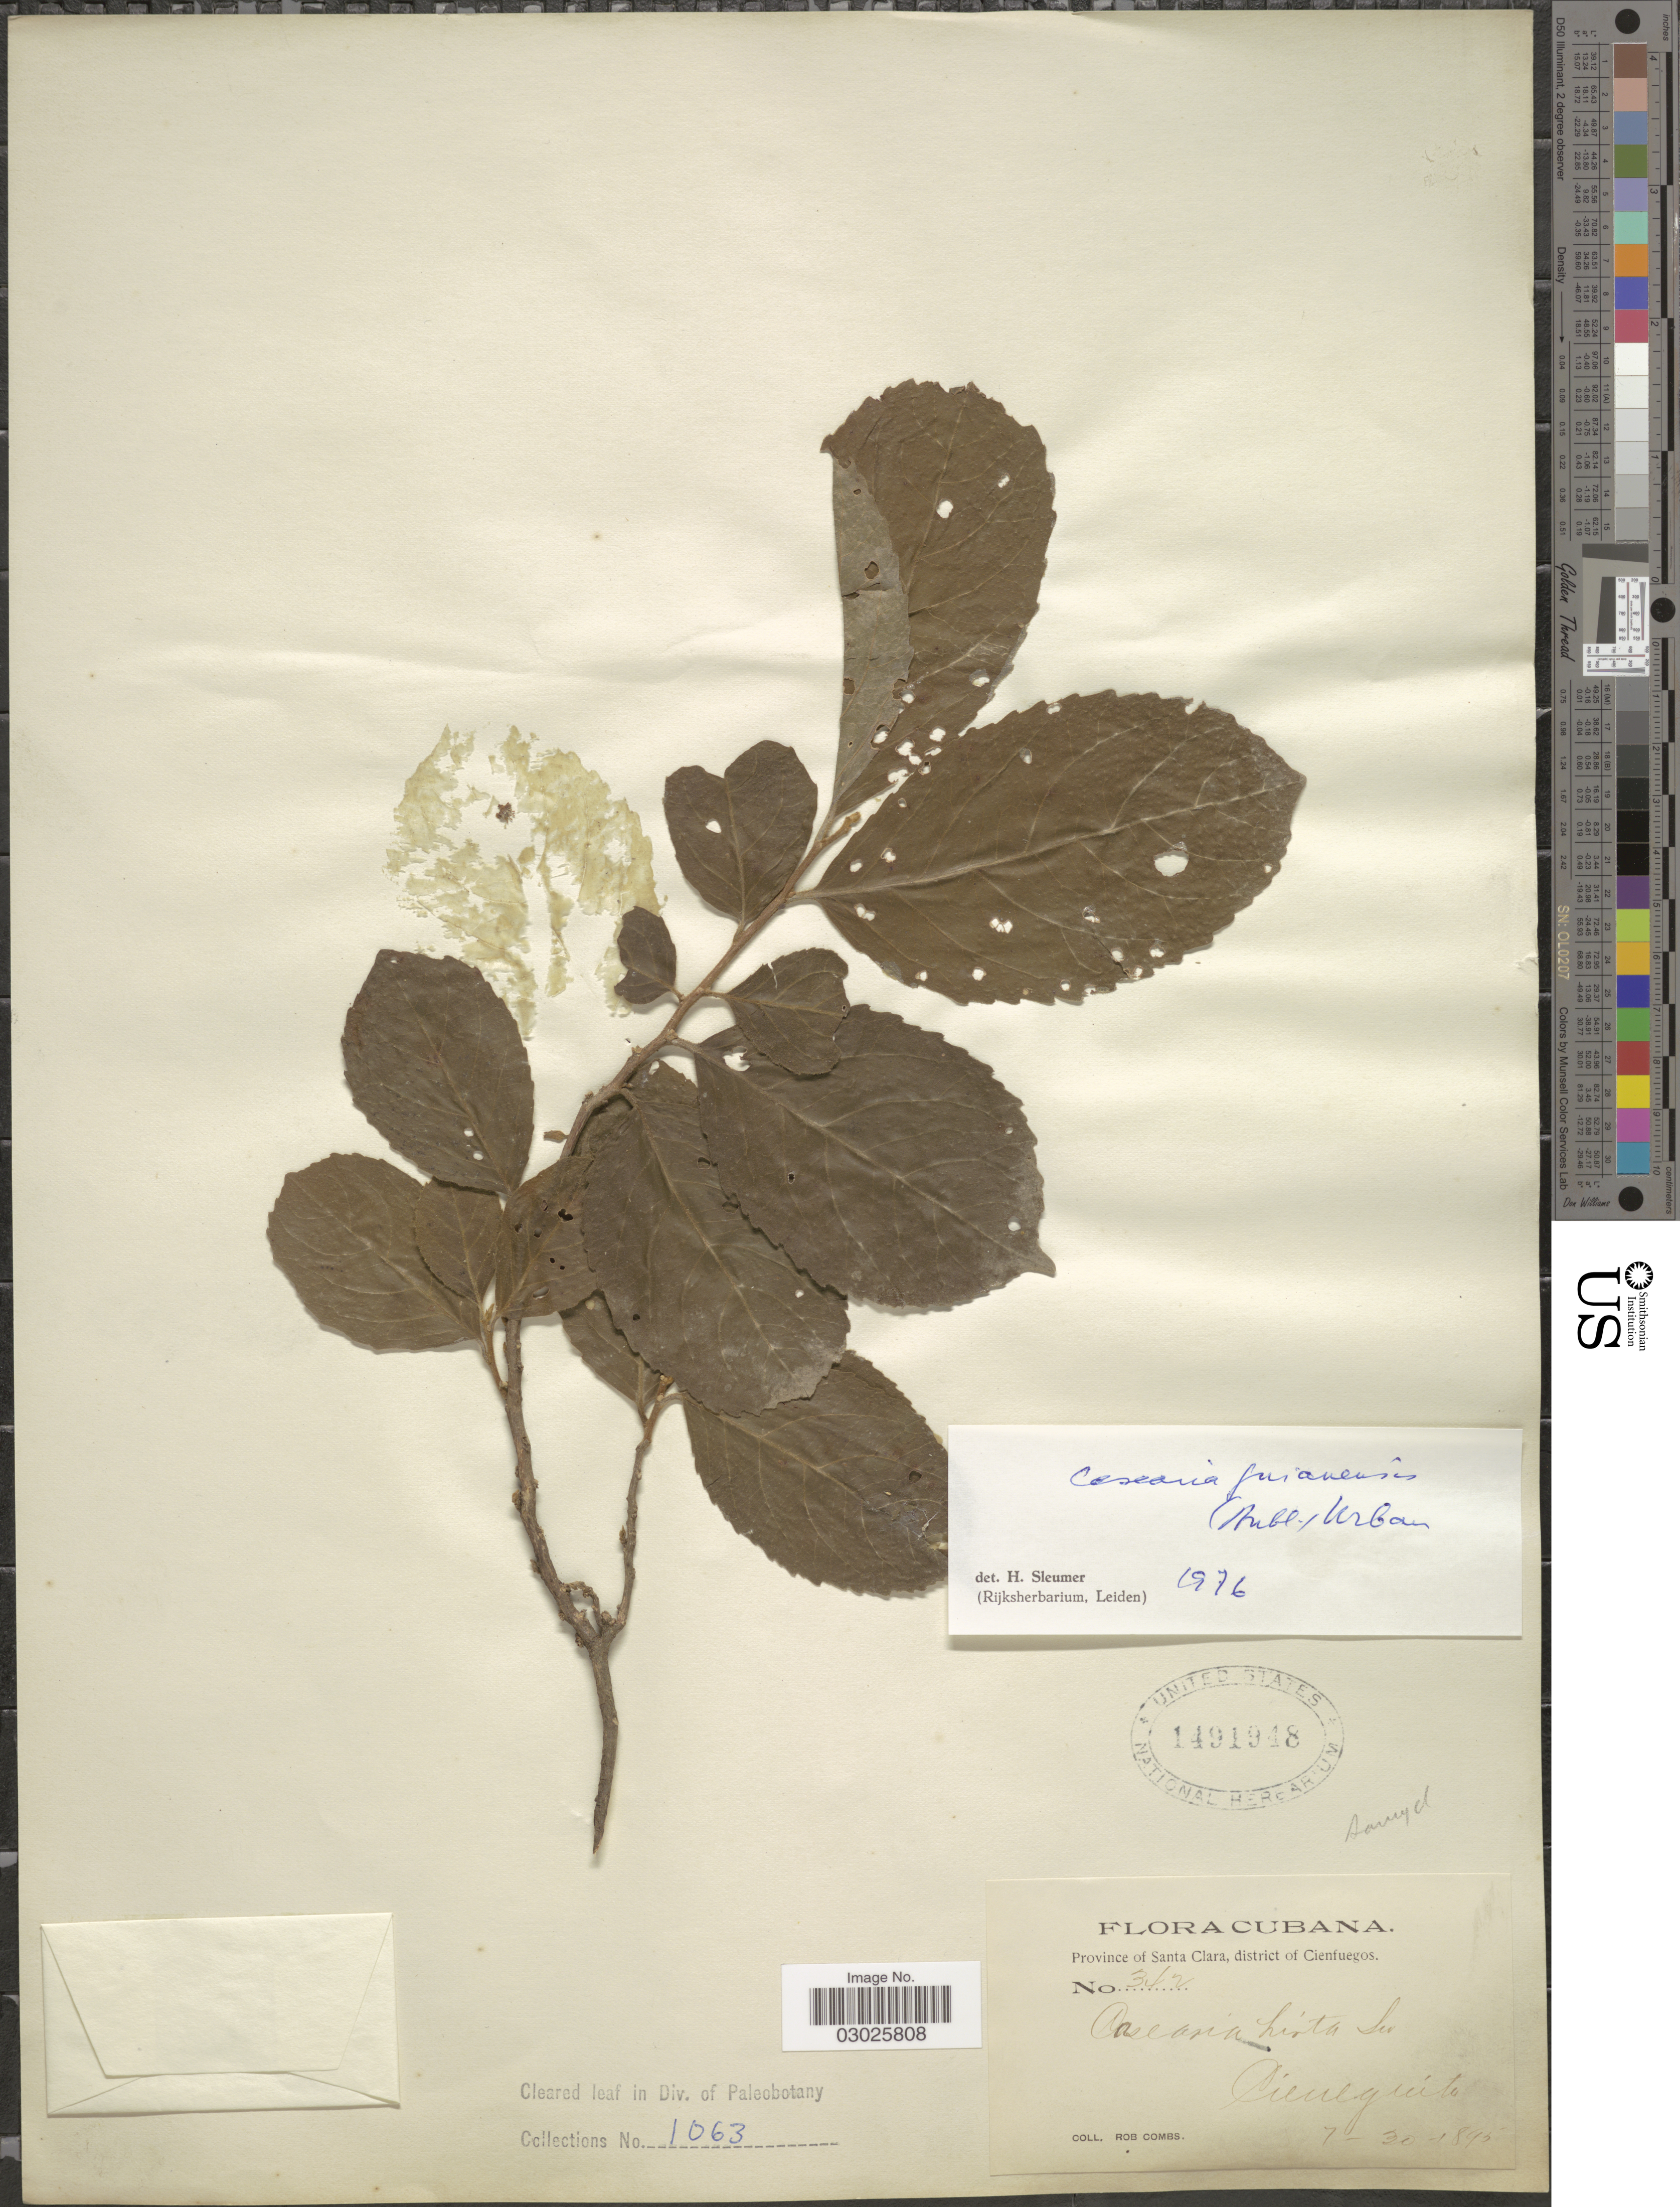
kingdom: Plantae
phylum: Tracheophyta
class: Magnoliopsida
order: Malpighiales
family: Salicaceae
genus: Casearia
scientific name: Casearia guianensis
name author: (Aubl.) Urb.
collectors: R. Combs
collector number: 342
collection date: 1895-07-30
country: Cuba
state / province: Las Villas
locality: Province of Santa Clara, district of Cienfuegos. Cieneguita.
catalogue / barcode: US 1491948